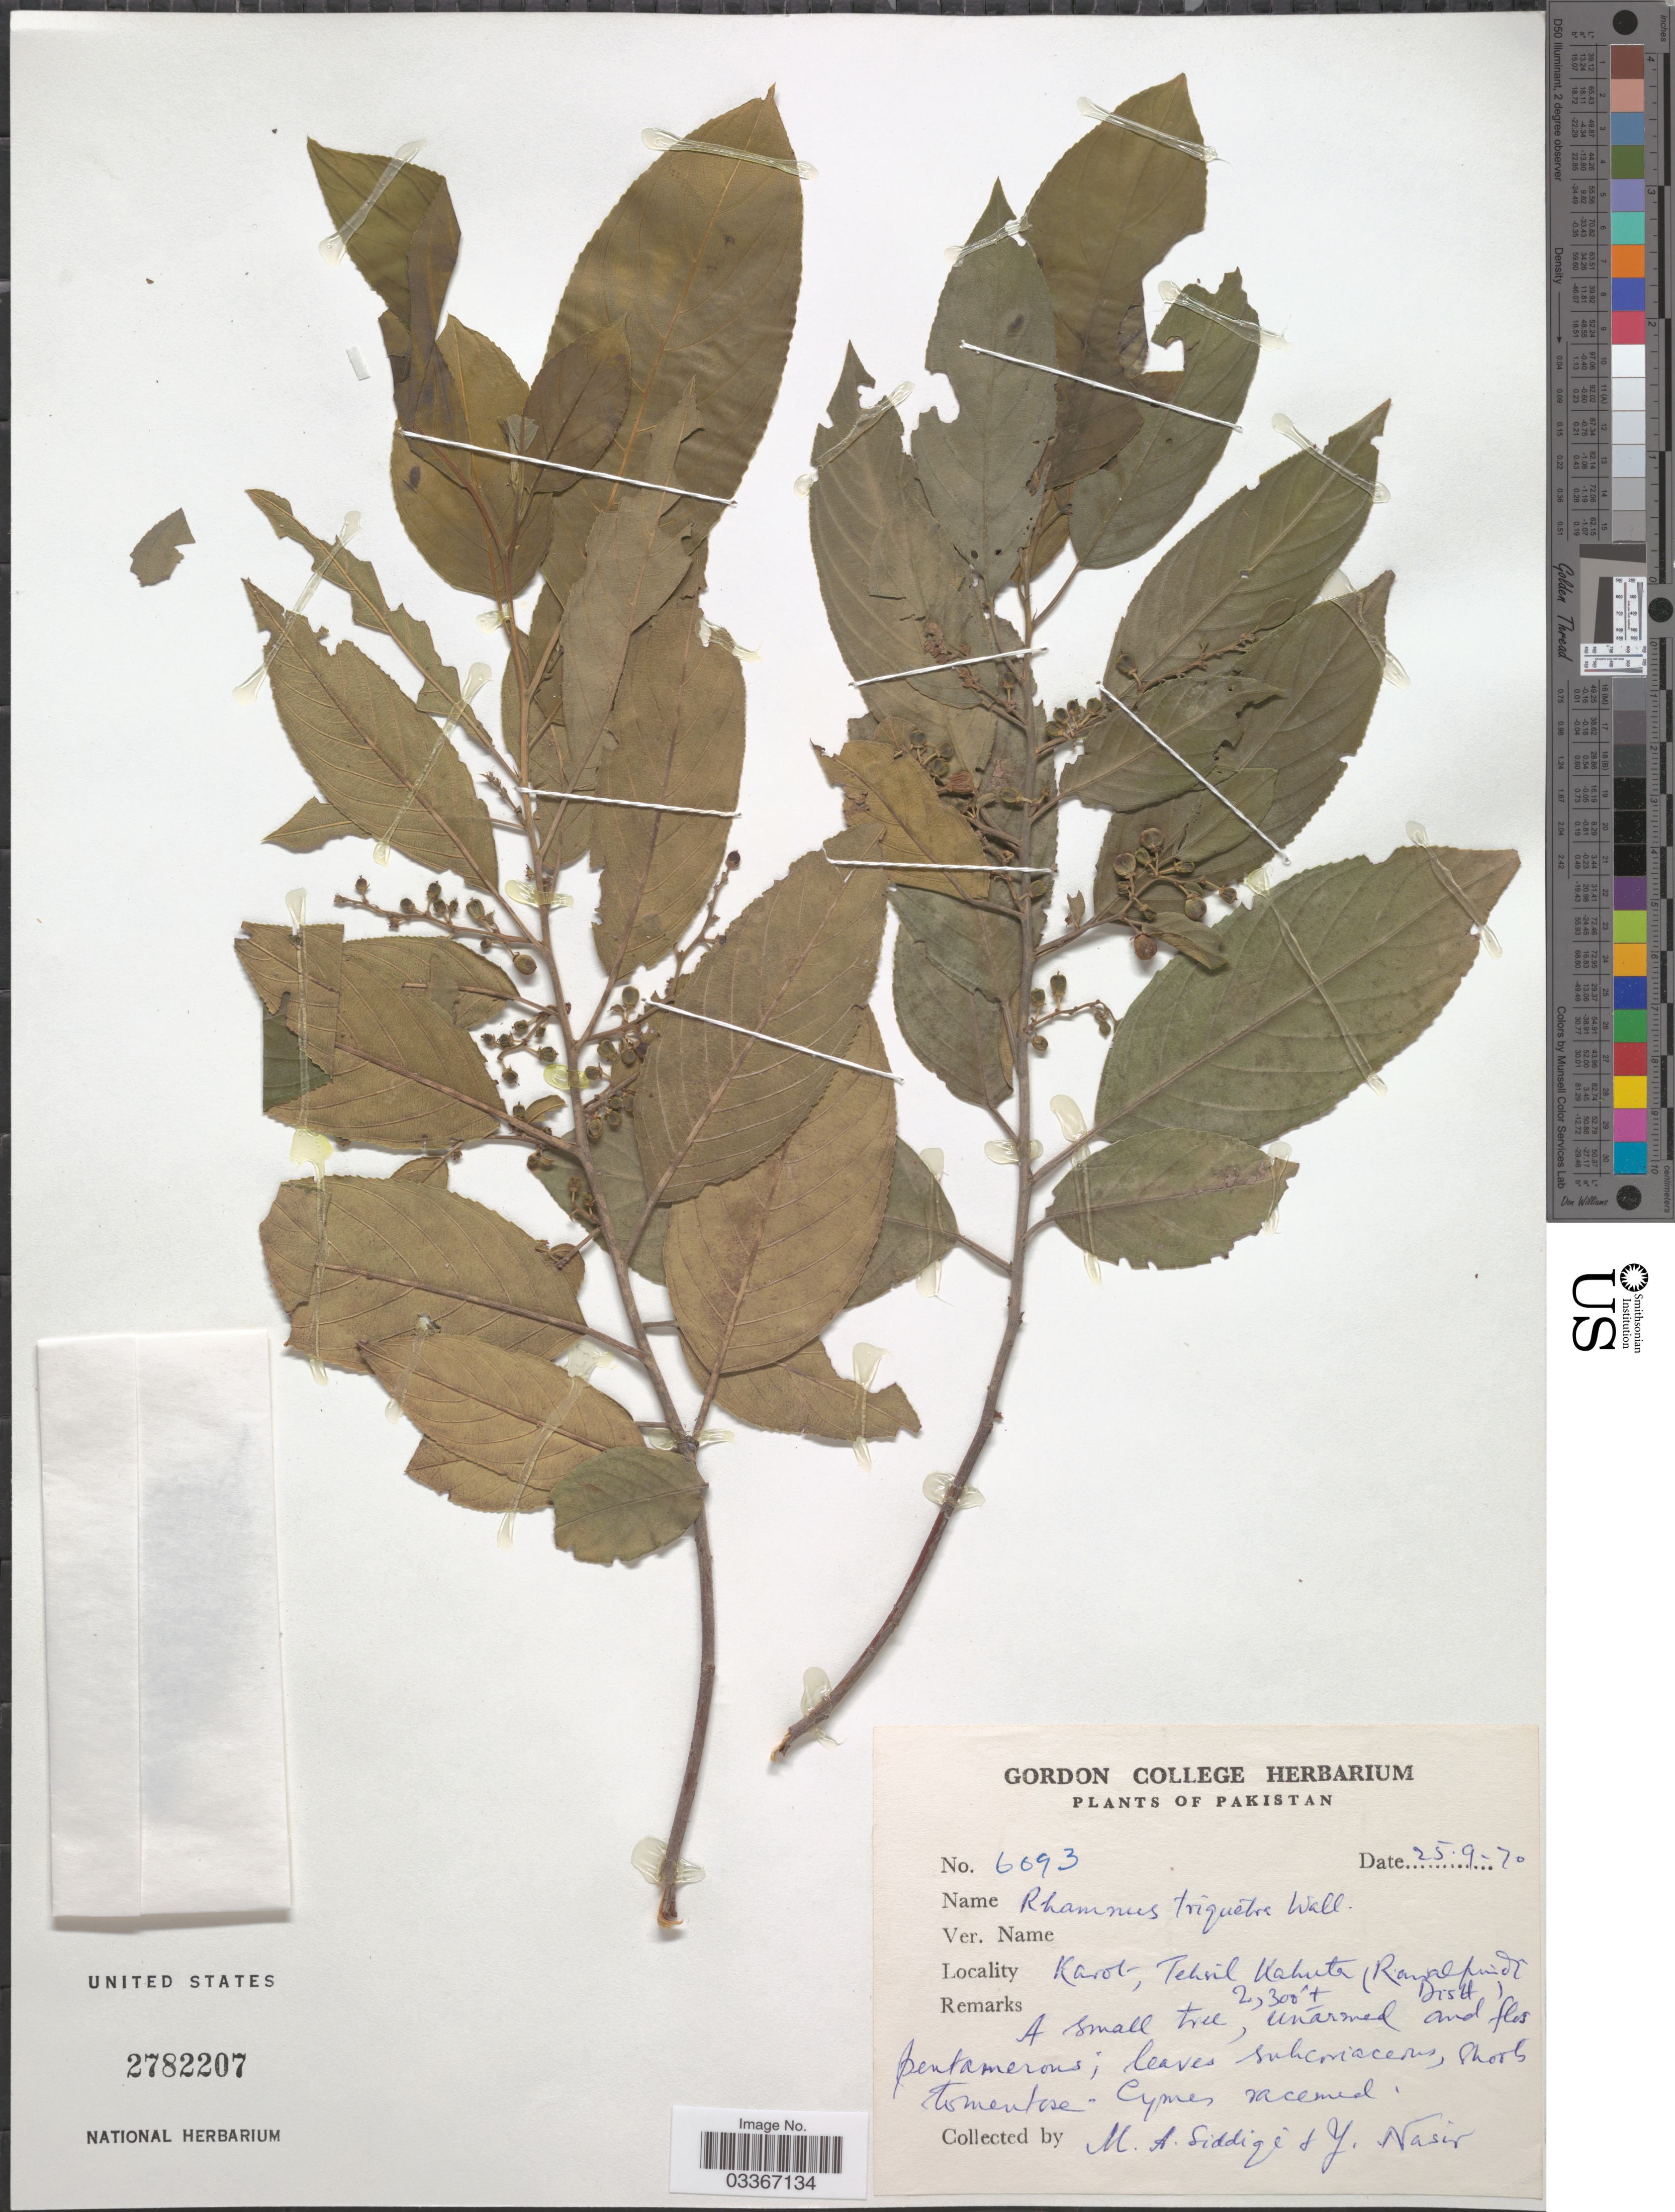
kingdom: Plantae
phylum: Tracheophyta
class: Magnoliopsida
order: Rosales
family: Rhamnaceae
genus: Rhamnus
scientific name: Rhamnus triquetra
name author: (Wall.) Brandis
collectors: M. Siddiqi & Y. Nasir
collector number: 6093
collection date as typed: Transcribed d/m/y: 25/9/70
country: Pakistan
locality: Karot, Tehsil Kahuta (Rawalpindi Dist).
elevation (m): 701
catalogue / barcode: US 2782207